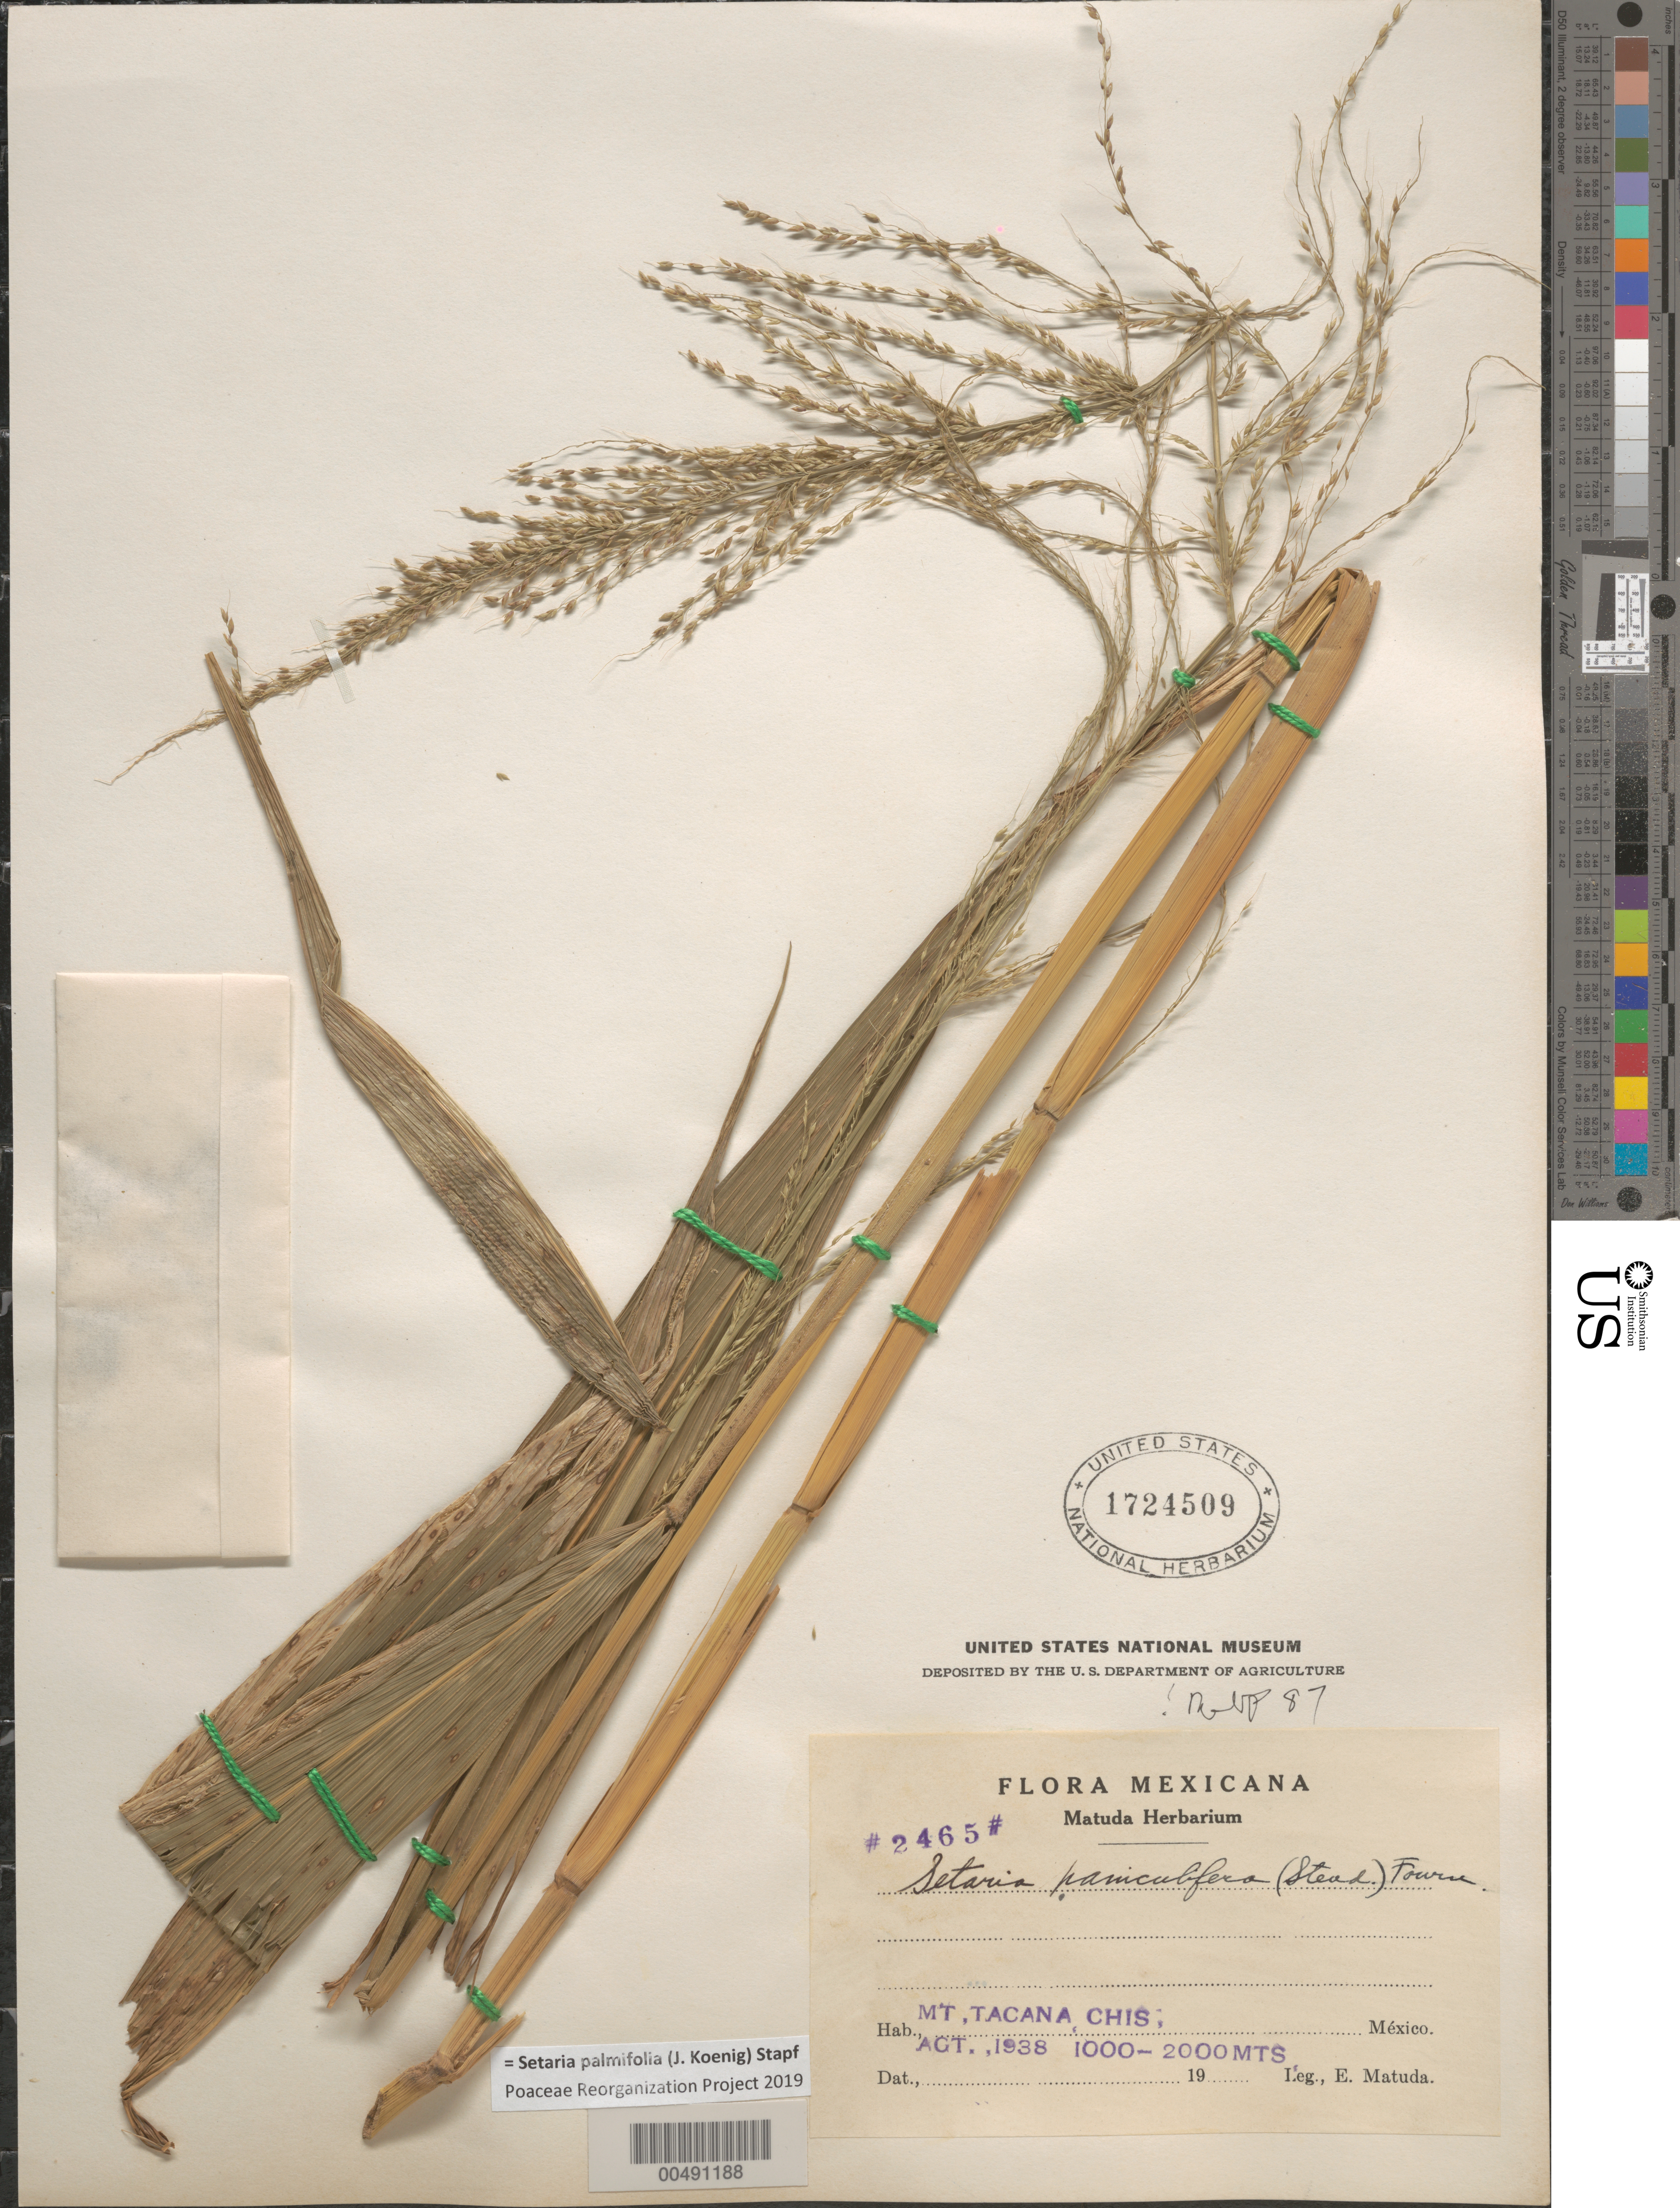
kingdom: Plantae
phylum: Tracheophyta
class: Liliopsida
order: Poales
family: Poaceae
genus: Setaria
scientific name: Setaria palmifolia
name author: (J. Koenig) Stapf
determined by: Poaceae Reorganization Project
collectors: E. Matuda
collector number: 2465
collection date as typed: Aug 1938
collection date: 1938-08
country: Mexico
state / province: Chiapas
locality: Mt Tacana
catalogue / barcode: US 1724509